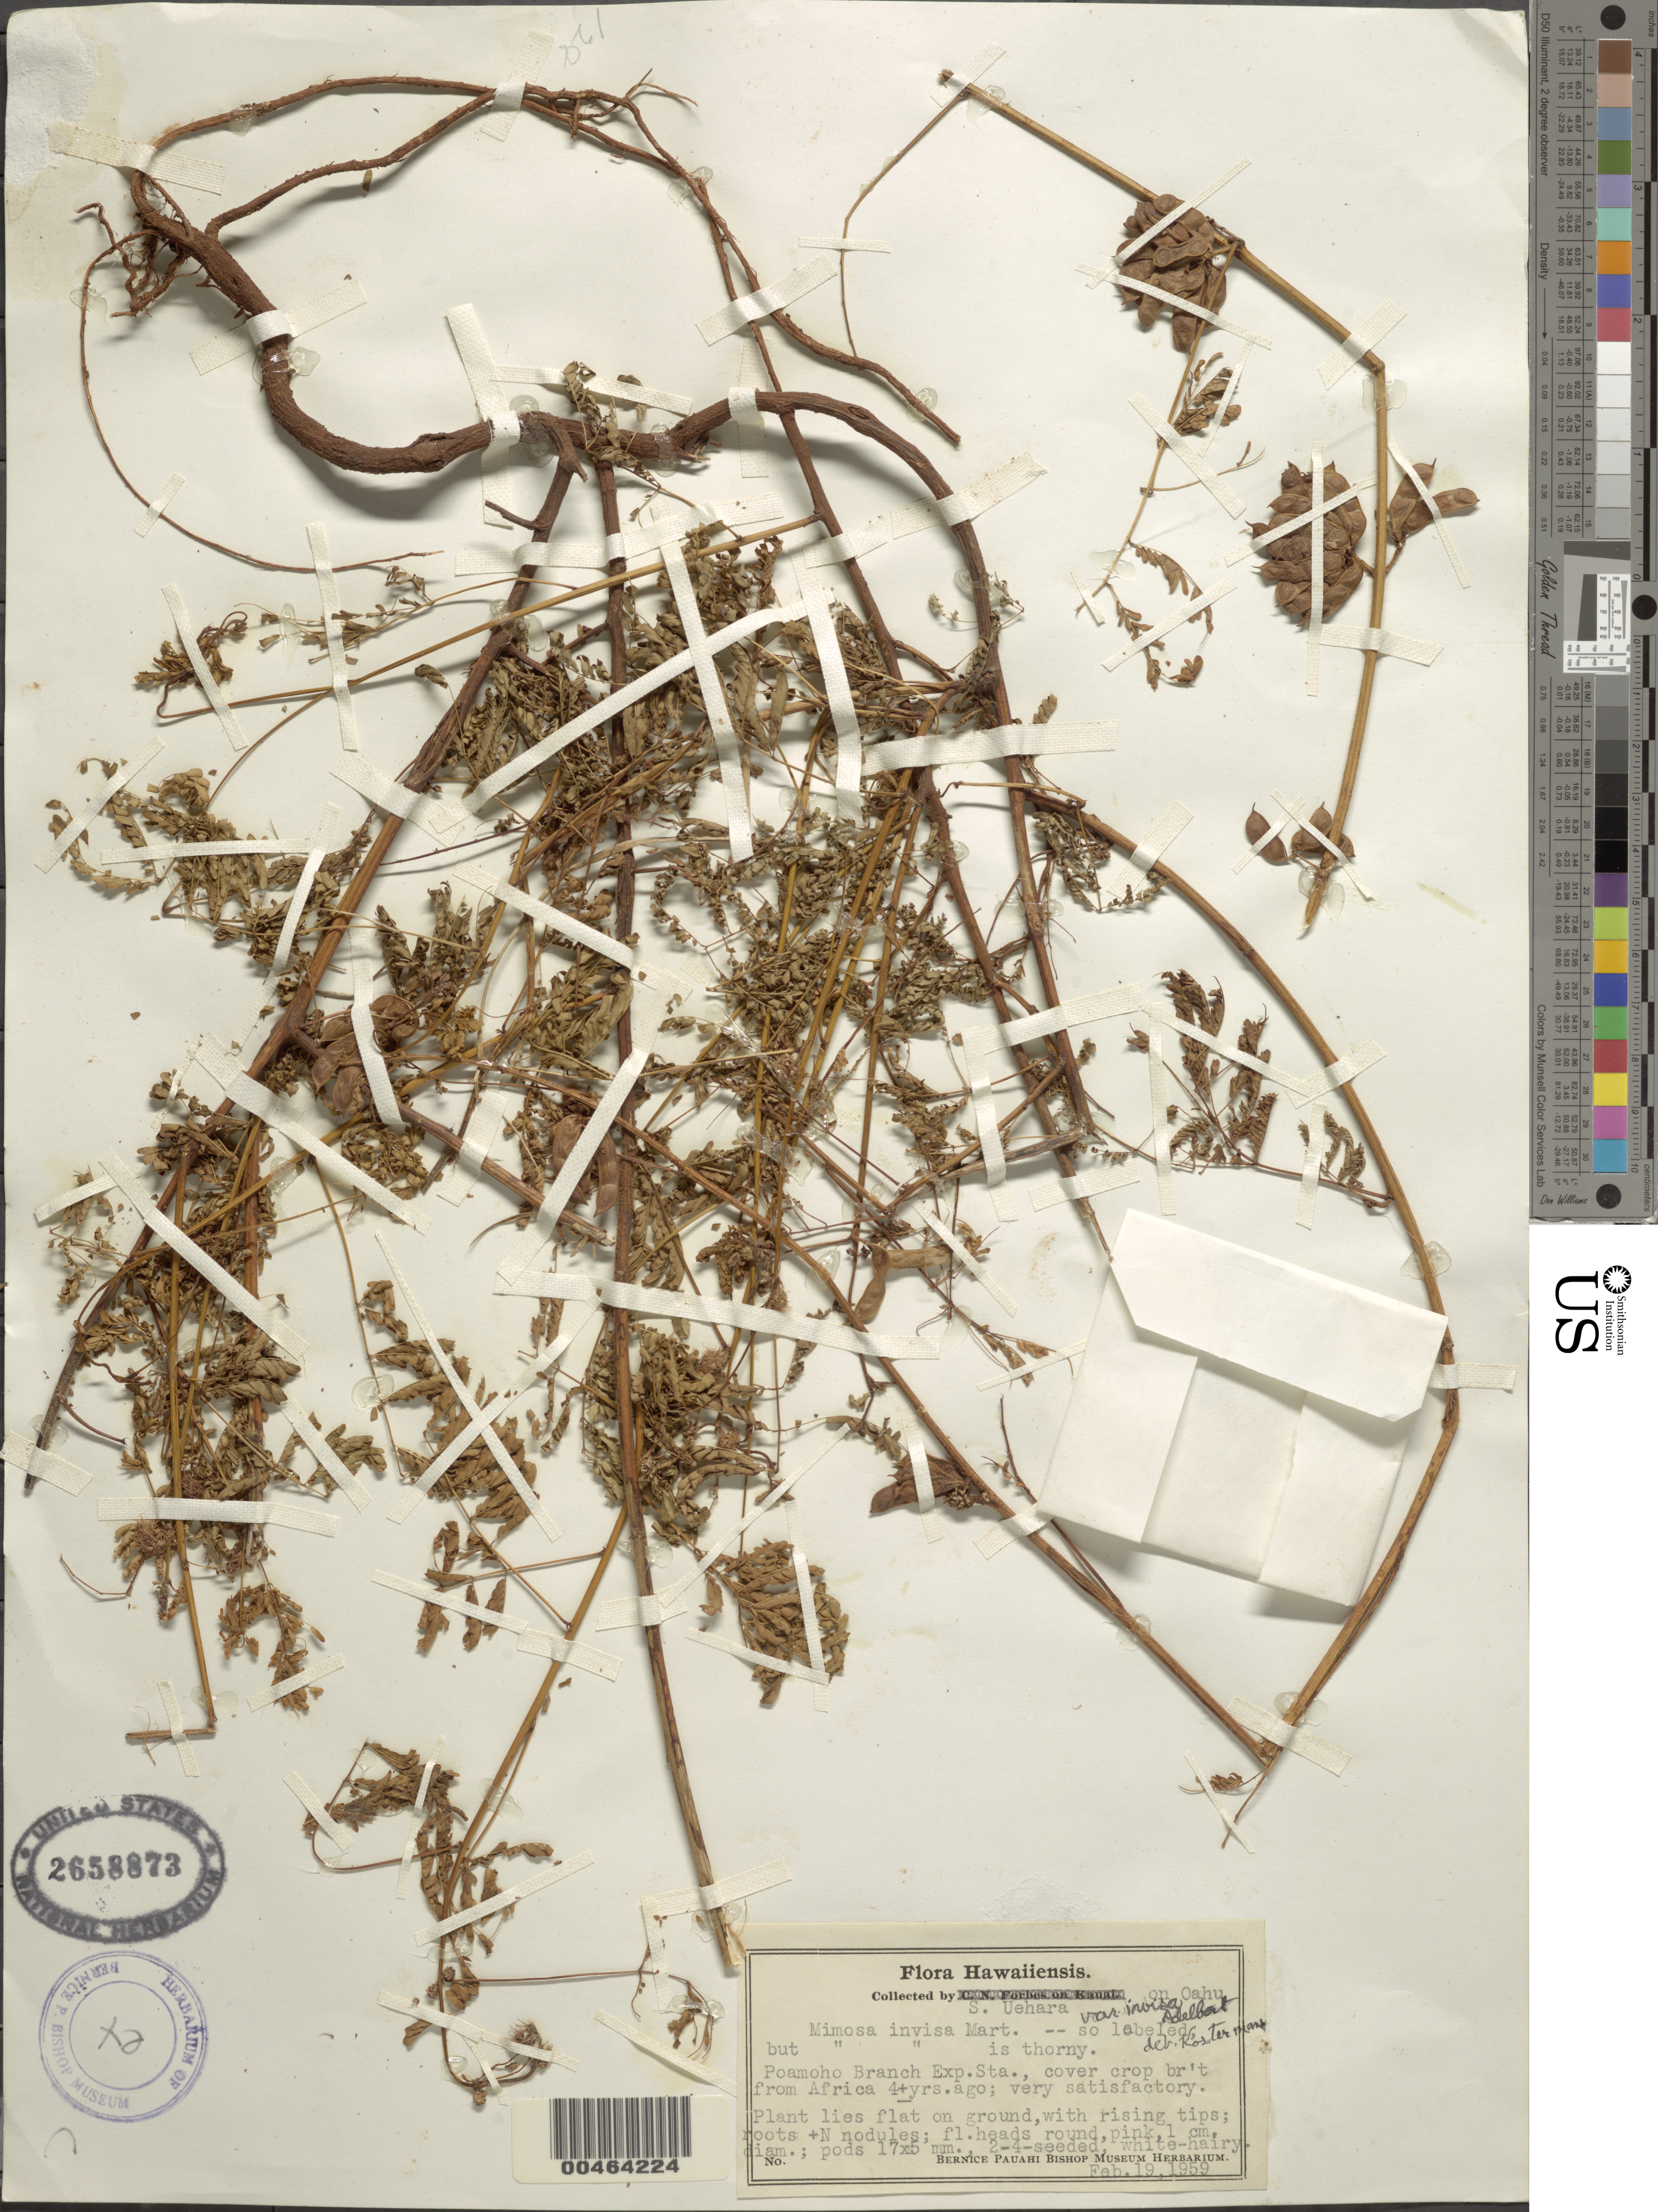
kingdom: Plantae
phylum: Tracheophyta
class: Magnoliopsida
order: Fabales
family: Fabaceae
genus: Mimosa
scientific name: Mimosa pudica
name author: L.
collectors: S. Uehara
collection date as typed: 19 Feb 1959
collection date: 1959-02-19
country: United States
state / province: Hawaii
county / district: Honolulu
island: Oahu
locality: Poamoho Branch Exp. Sta. (Brought from Africa 4+ years ago)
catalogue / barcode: US 2658873